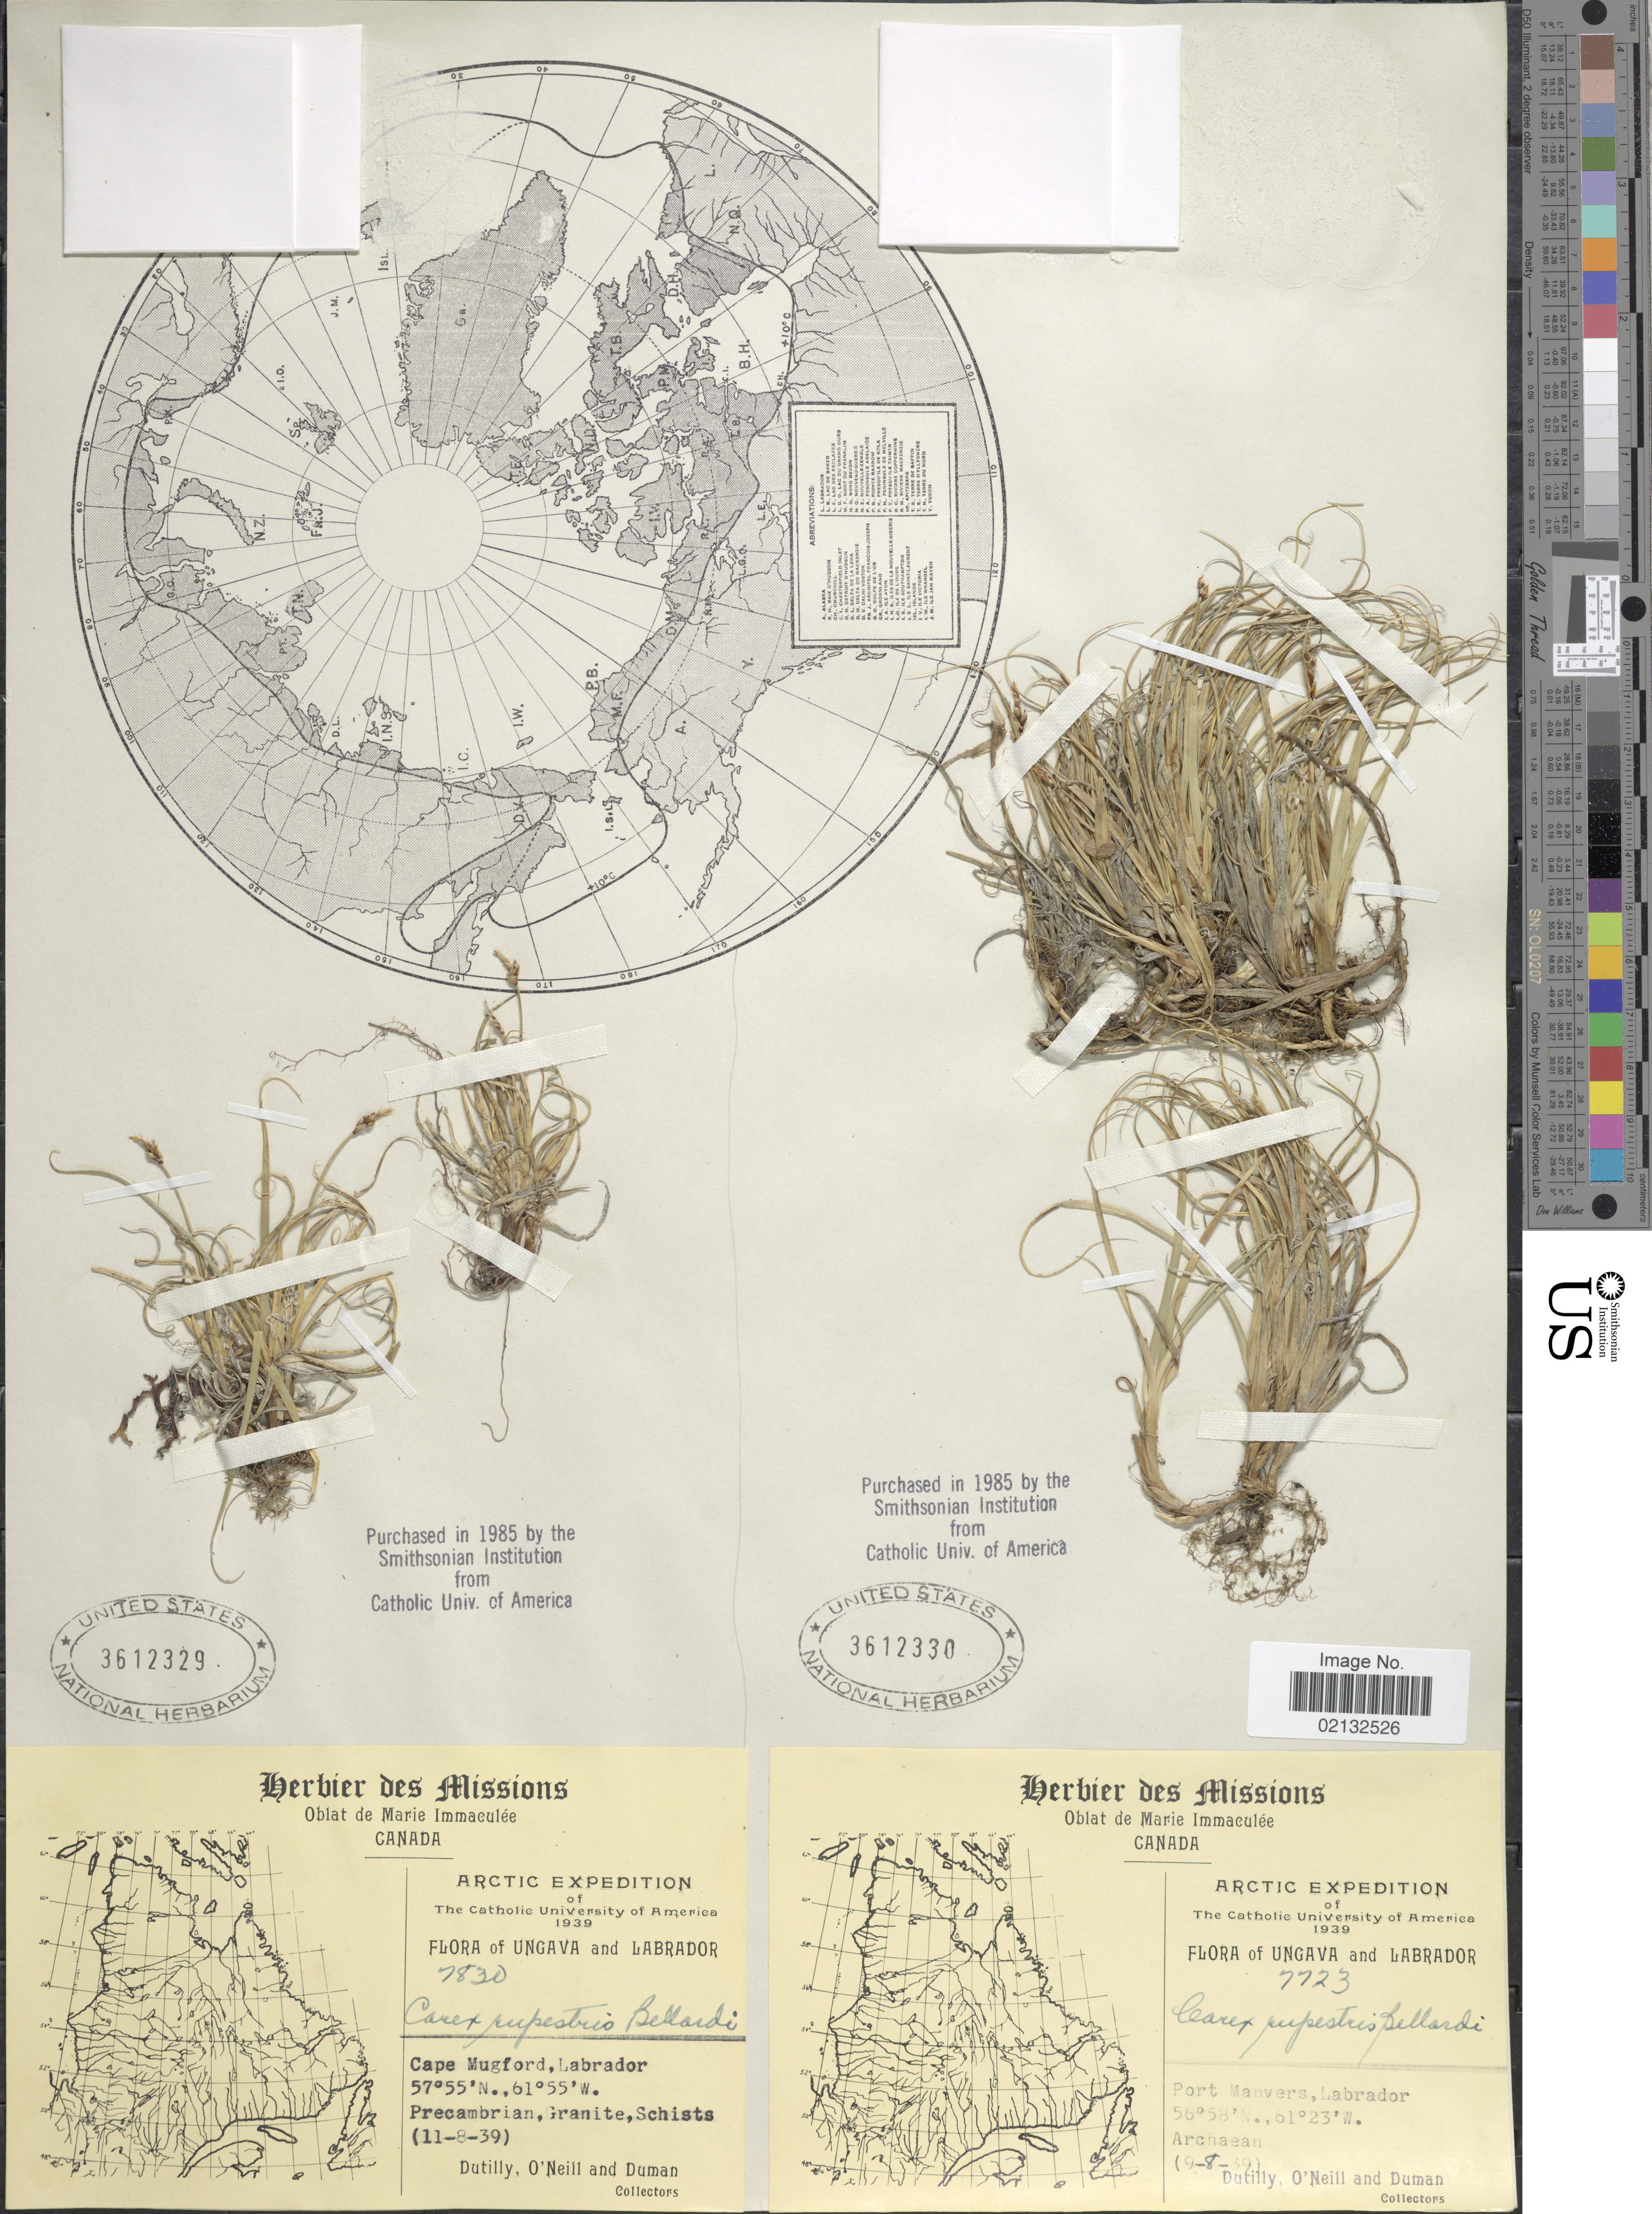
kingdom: Plantae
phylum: Tracheophyta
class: Liliopsida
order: Poales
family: Cyperaceae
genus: Carex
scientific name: Carex rupestris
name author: All.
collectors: -. Dutilly, O' Neill & -. Duman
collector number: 7830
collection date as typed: Transcribed d/m/y: 11/8/39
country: Canada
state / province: Newfoundland and Labrador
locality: Ungava and Labrador. Cape Mugford, Labrador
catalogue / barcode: US 3612329